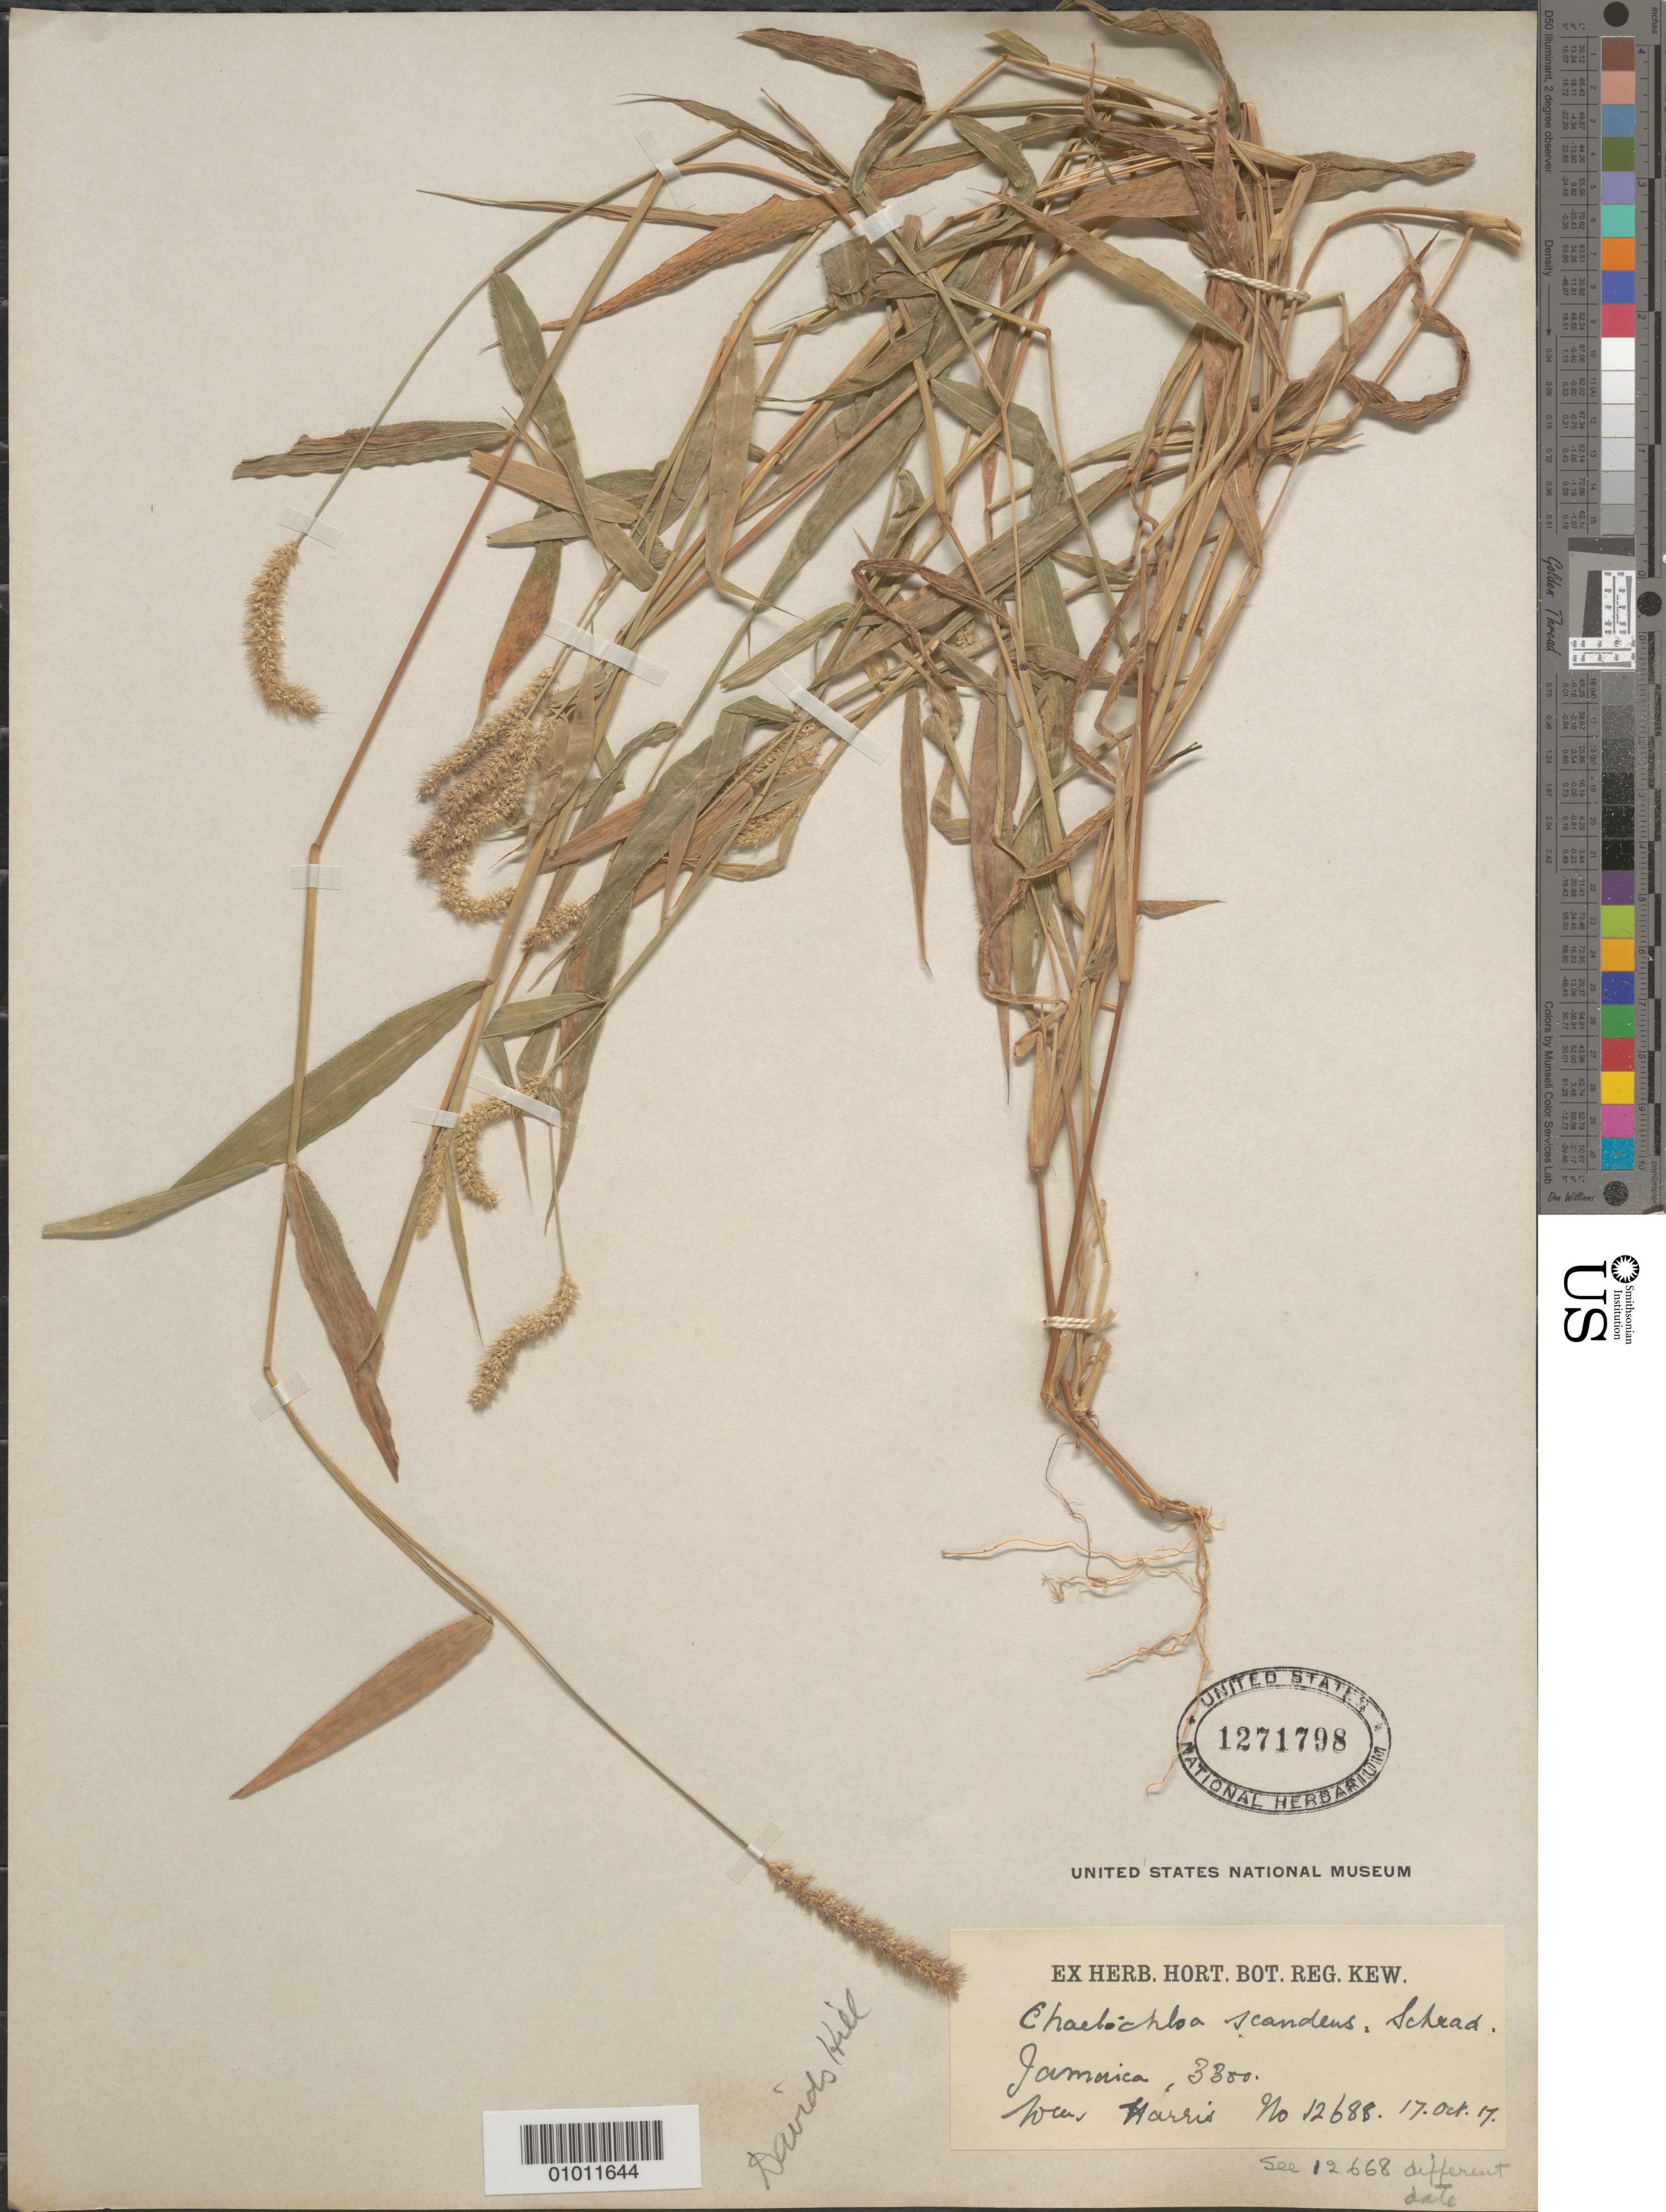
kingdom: Plantae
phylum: Tracheophyta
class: Liliopsida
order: Poales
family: Poaceae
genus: Setaria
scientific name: Setaria scandens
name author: Schrad.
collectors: W. H. Harris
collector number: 12688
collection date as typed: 17 Oct 1917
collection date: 1917-10-17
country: Jamaica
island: Jamaica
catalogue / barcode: US 1271798